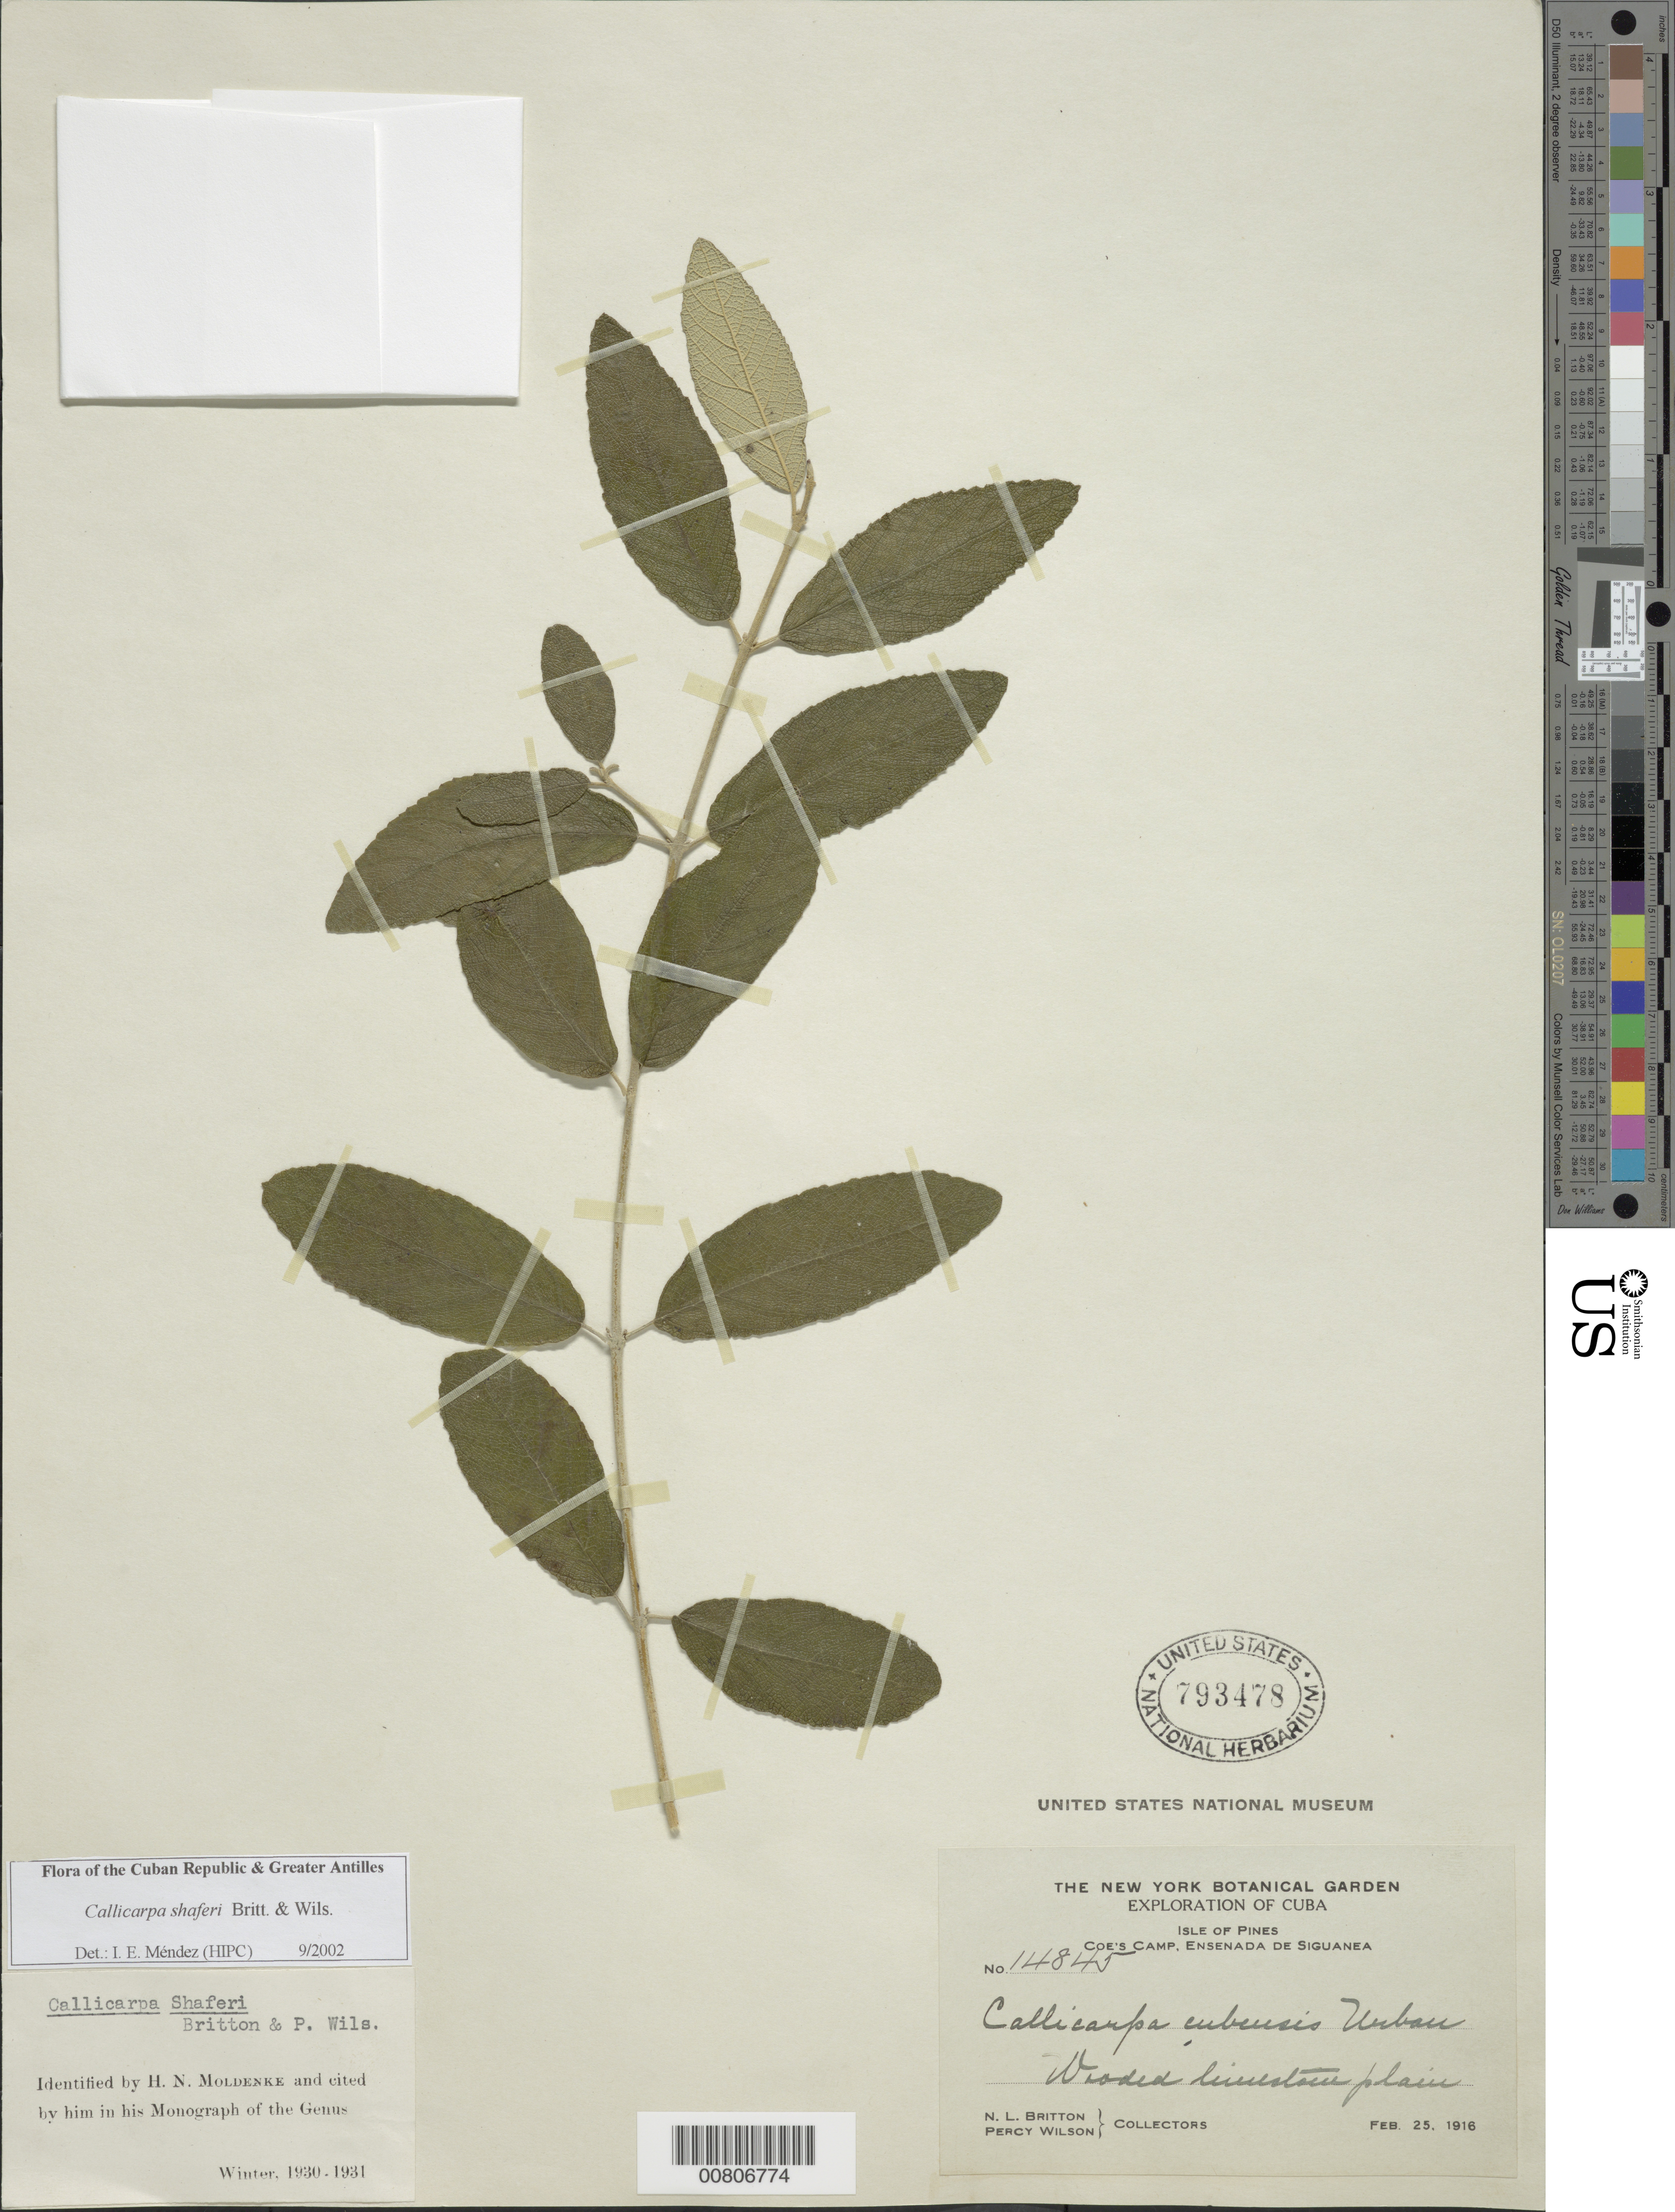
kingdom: Plantae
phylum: Tracheophyta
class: Magnoliopsida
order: Lamiales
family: Lamiaceae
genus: Callicarpa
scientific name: Callicarpa shaferi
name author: Britton & P. Wilson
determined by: Méndez, Isidro E., (HIPC)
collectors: N. Britton & P. Wilson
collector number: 14845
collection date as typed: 25 Feb 1916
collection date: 1916-02-25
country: Cuba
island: Isla de la Juventud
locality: Isle of Pines, Coe's Camp, Ensenada de Siguanea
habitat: Wooded liimestone plain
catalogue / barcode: US 793478